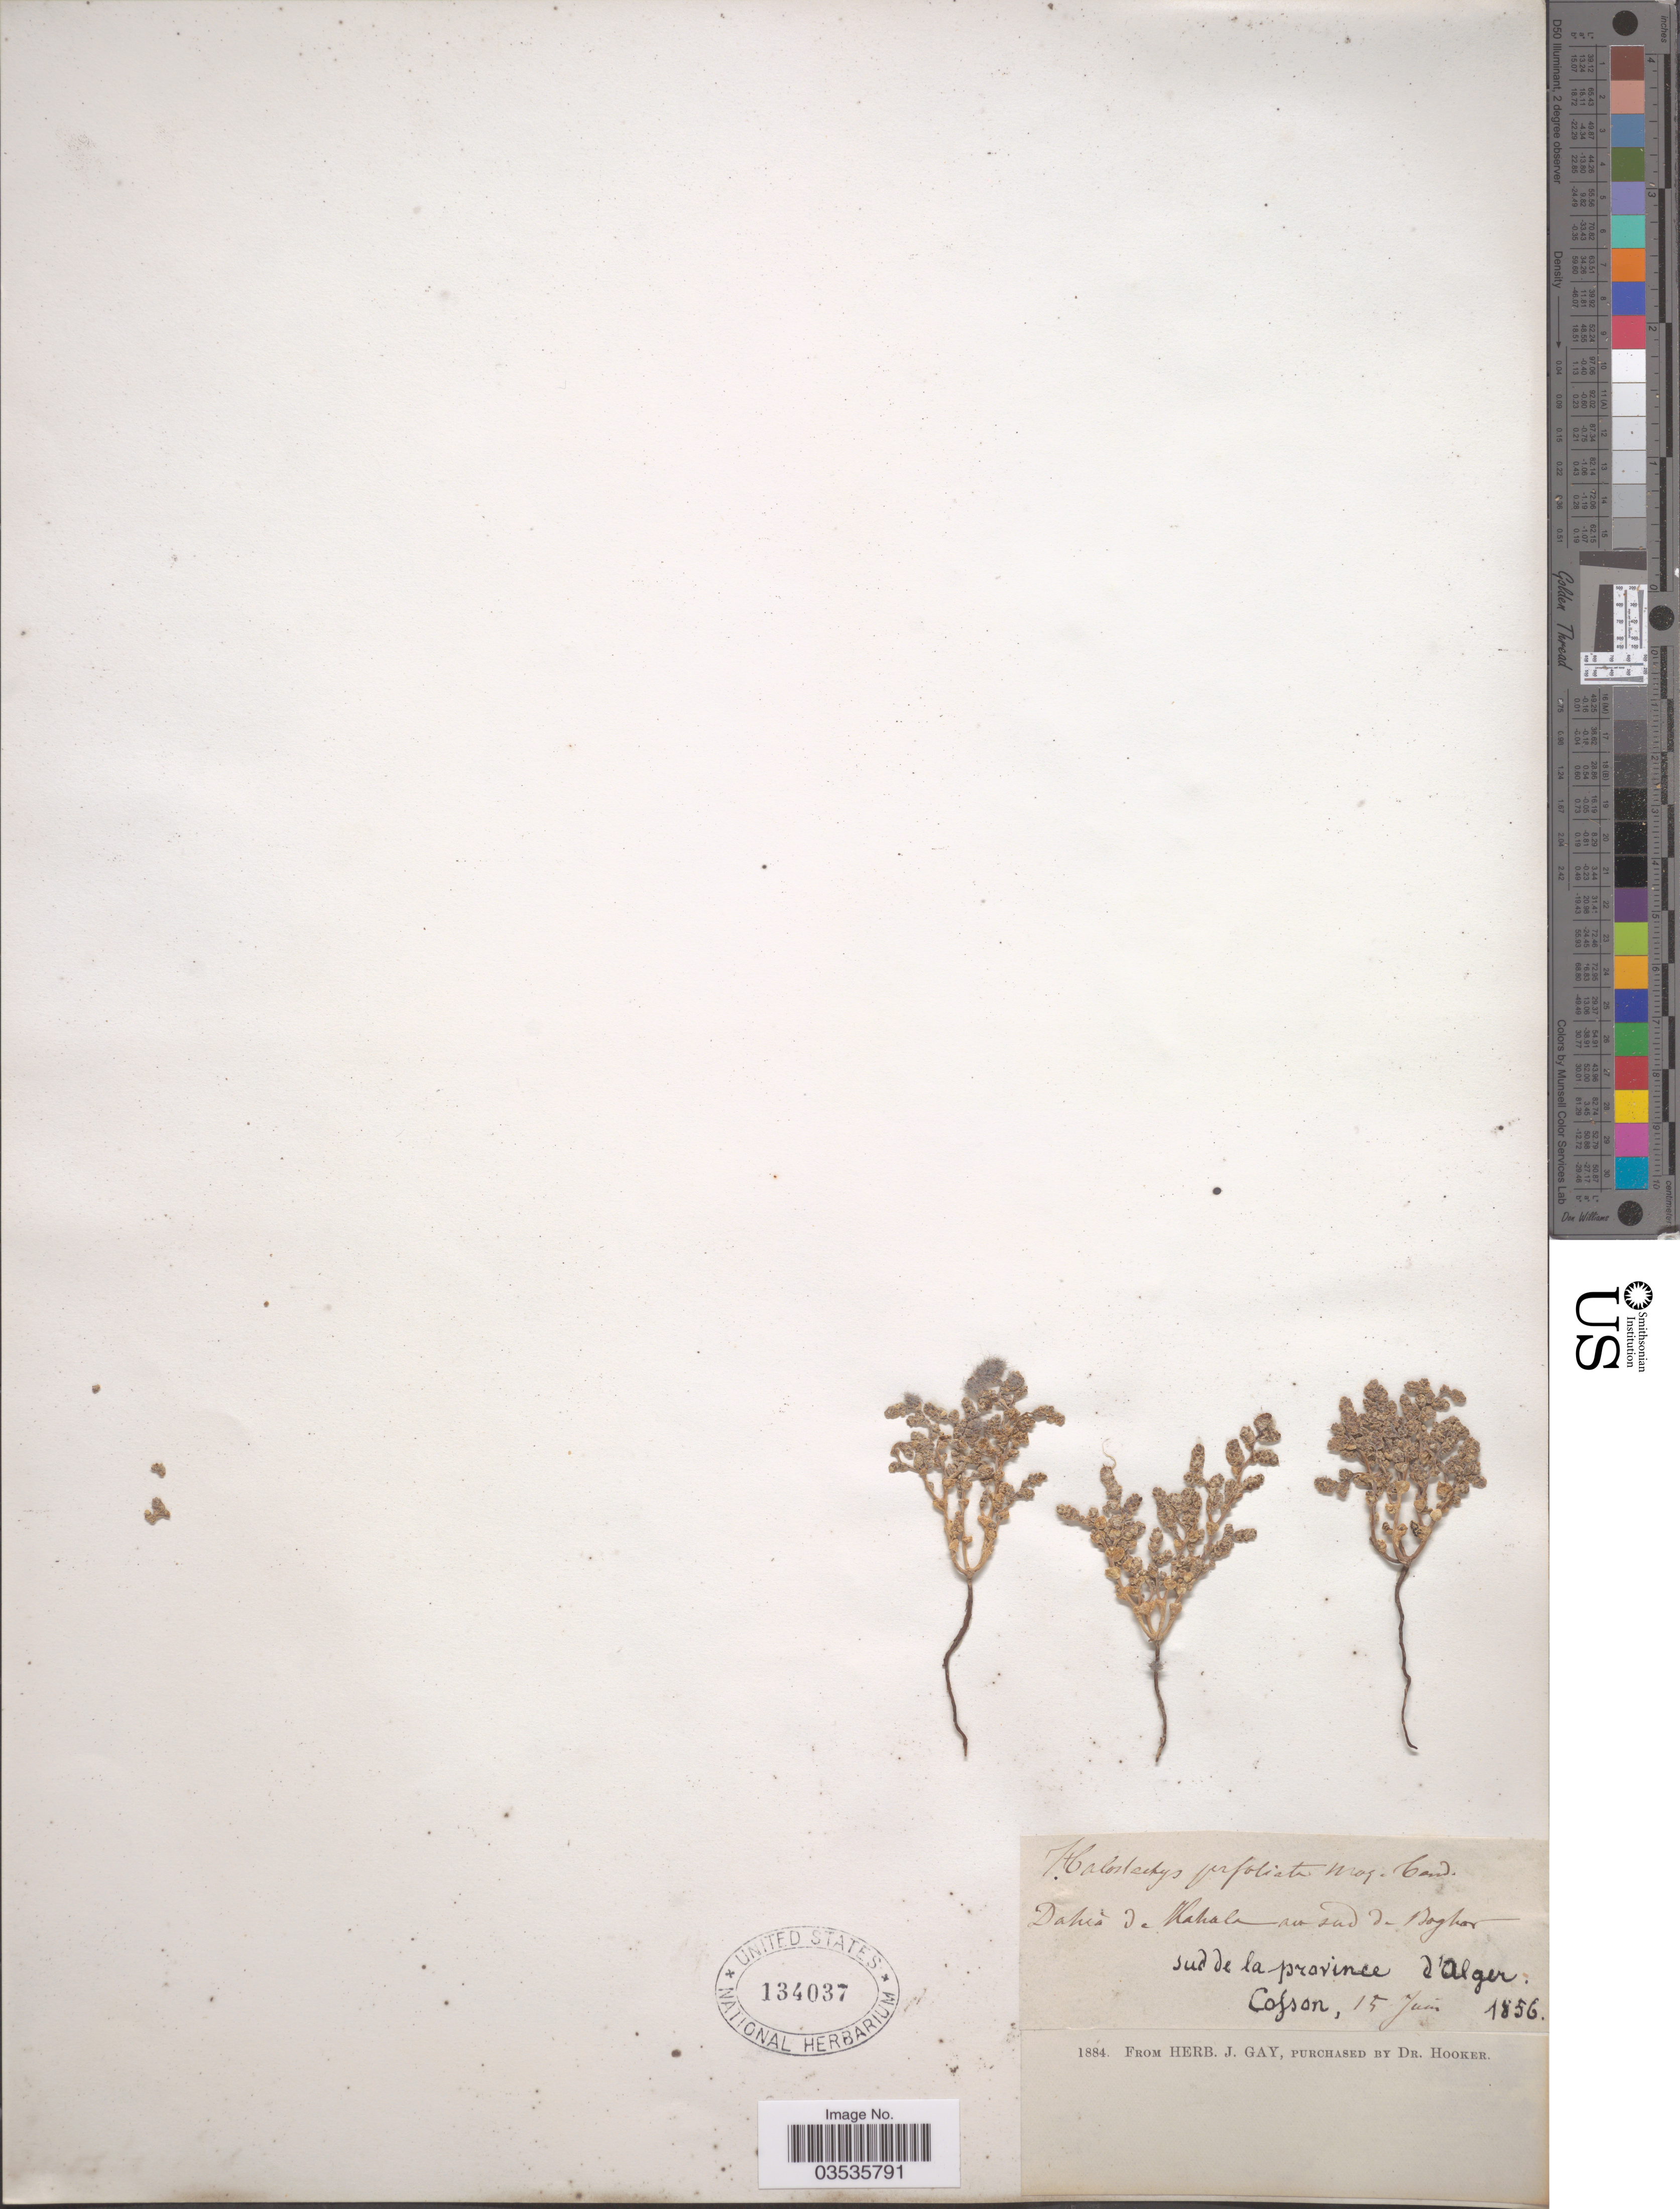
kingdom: Plantae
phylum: Tracheophyta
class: Magnoliopsida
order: Caryophyllales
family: Amaranthaceae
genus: Halopeplis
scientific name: Halopeplis perfoliata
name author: (Forssk.) Bunge ex Ung.-Sternb.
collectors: -. Cosson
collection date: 1856-06-15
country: Algeria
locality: Dahia de Mahala au sud de Boghar. [interpreted] Sud de la province d'Alger.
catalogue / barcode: US 134037